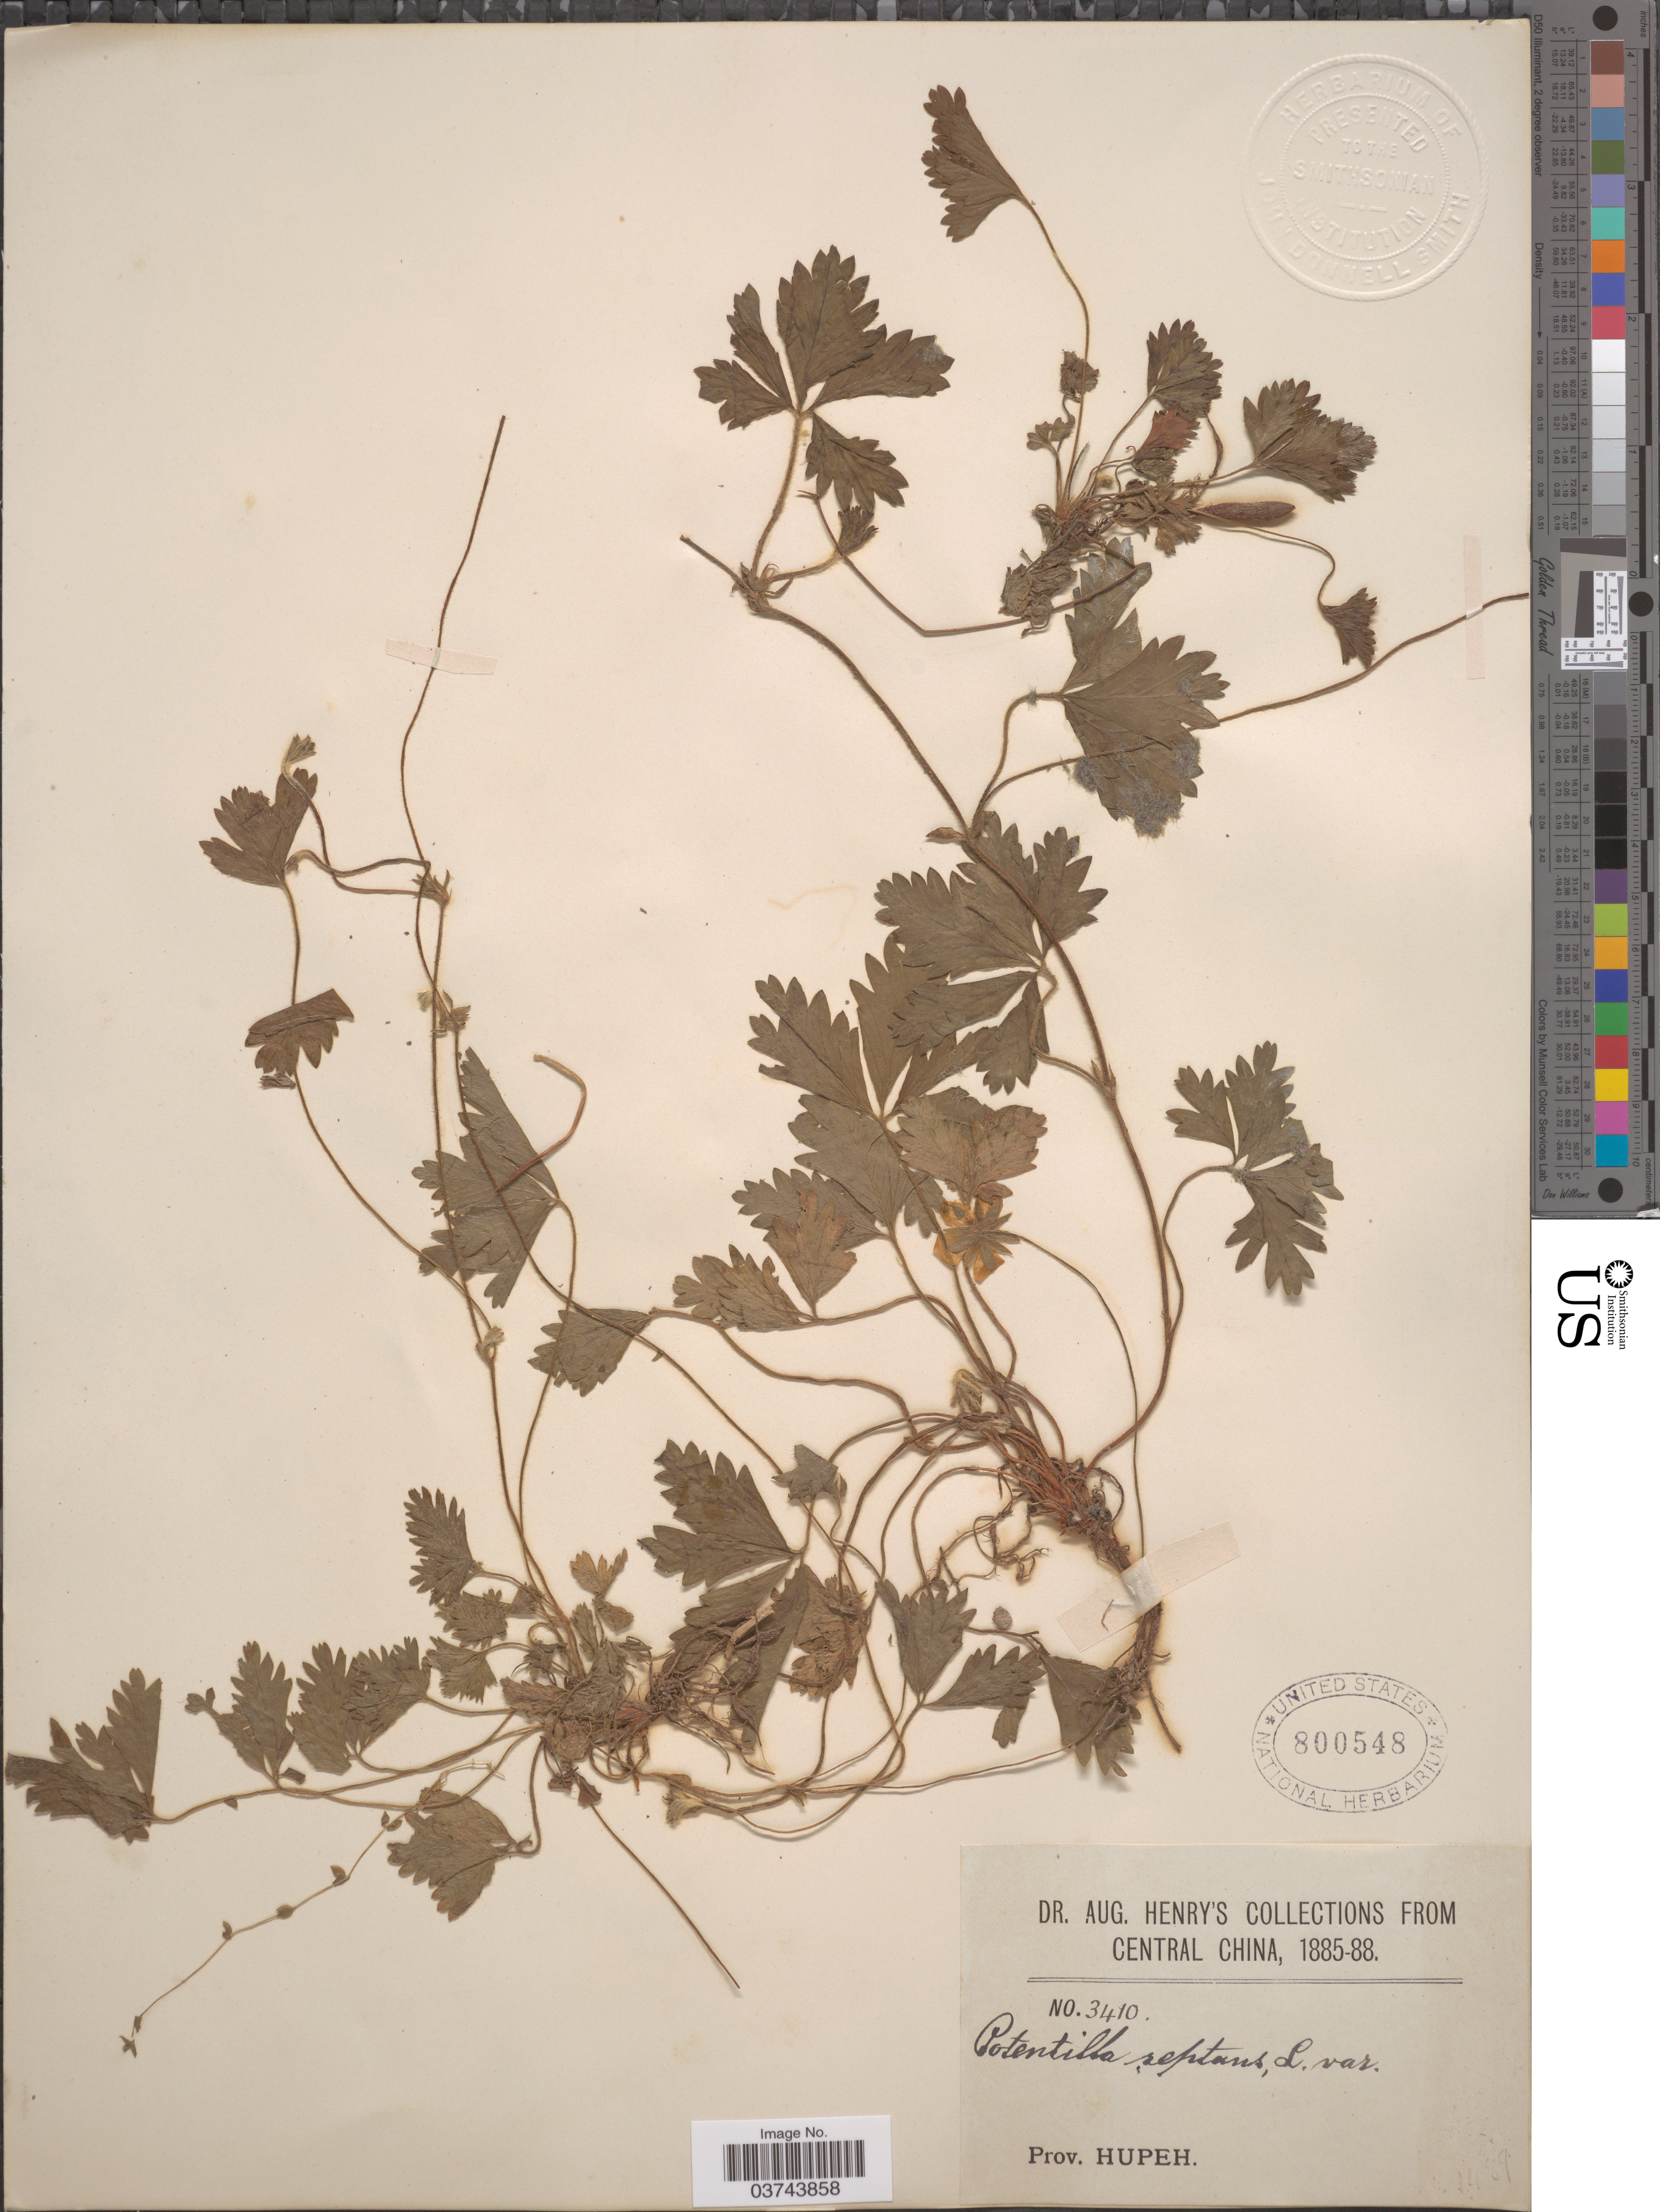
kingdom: Plantae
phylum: Tracheophyta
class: Magnoliopsida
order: Rosales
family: Rosaceae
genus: Potentilla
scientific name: Potentilla reptans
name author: L.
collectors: A. Henry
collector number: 3410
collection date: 1885/1888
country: China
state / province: Hubei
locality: Central China. Prov. Hupeh.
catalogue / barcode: US 800548